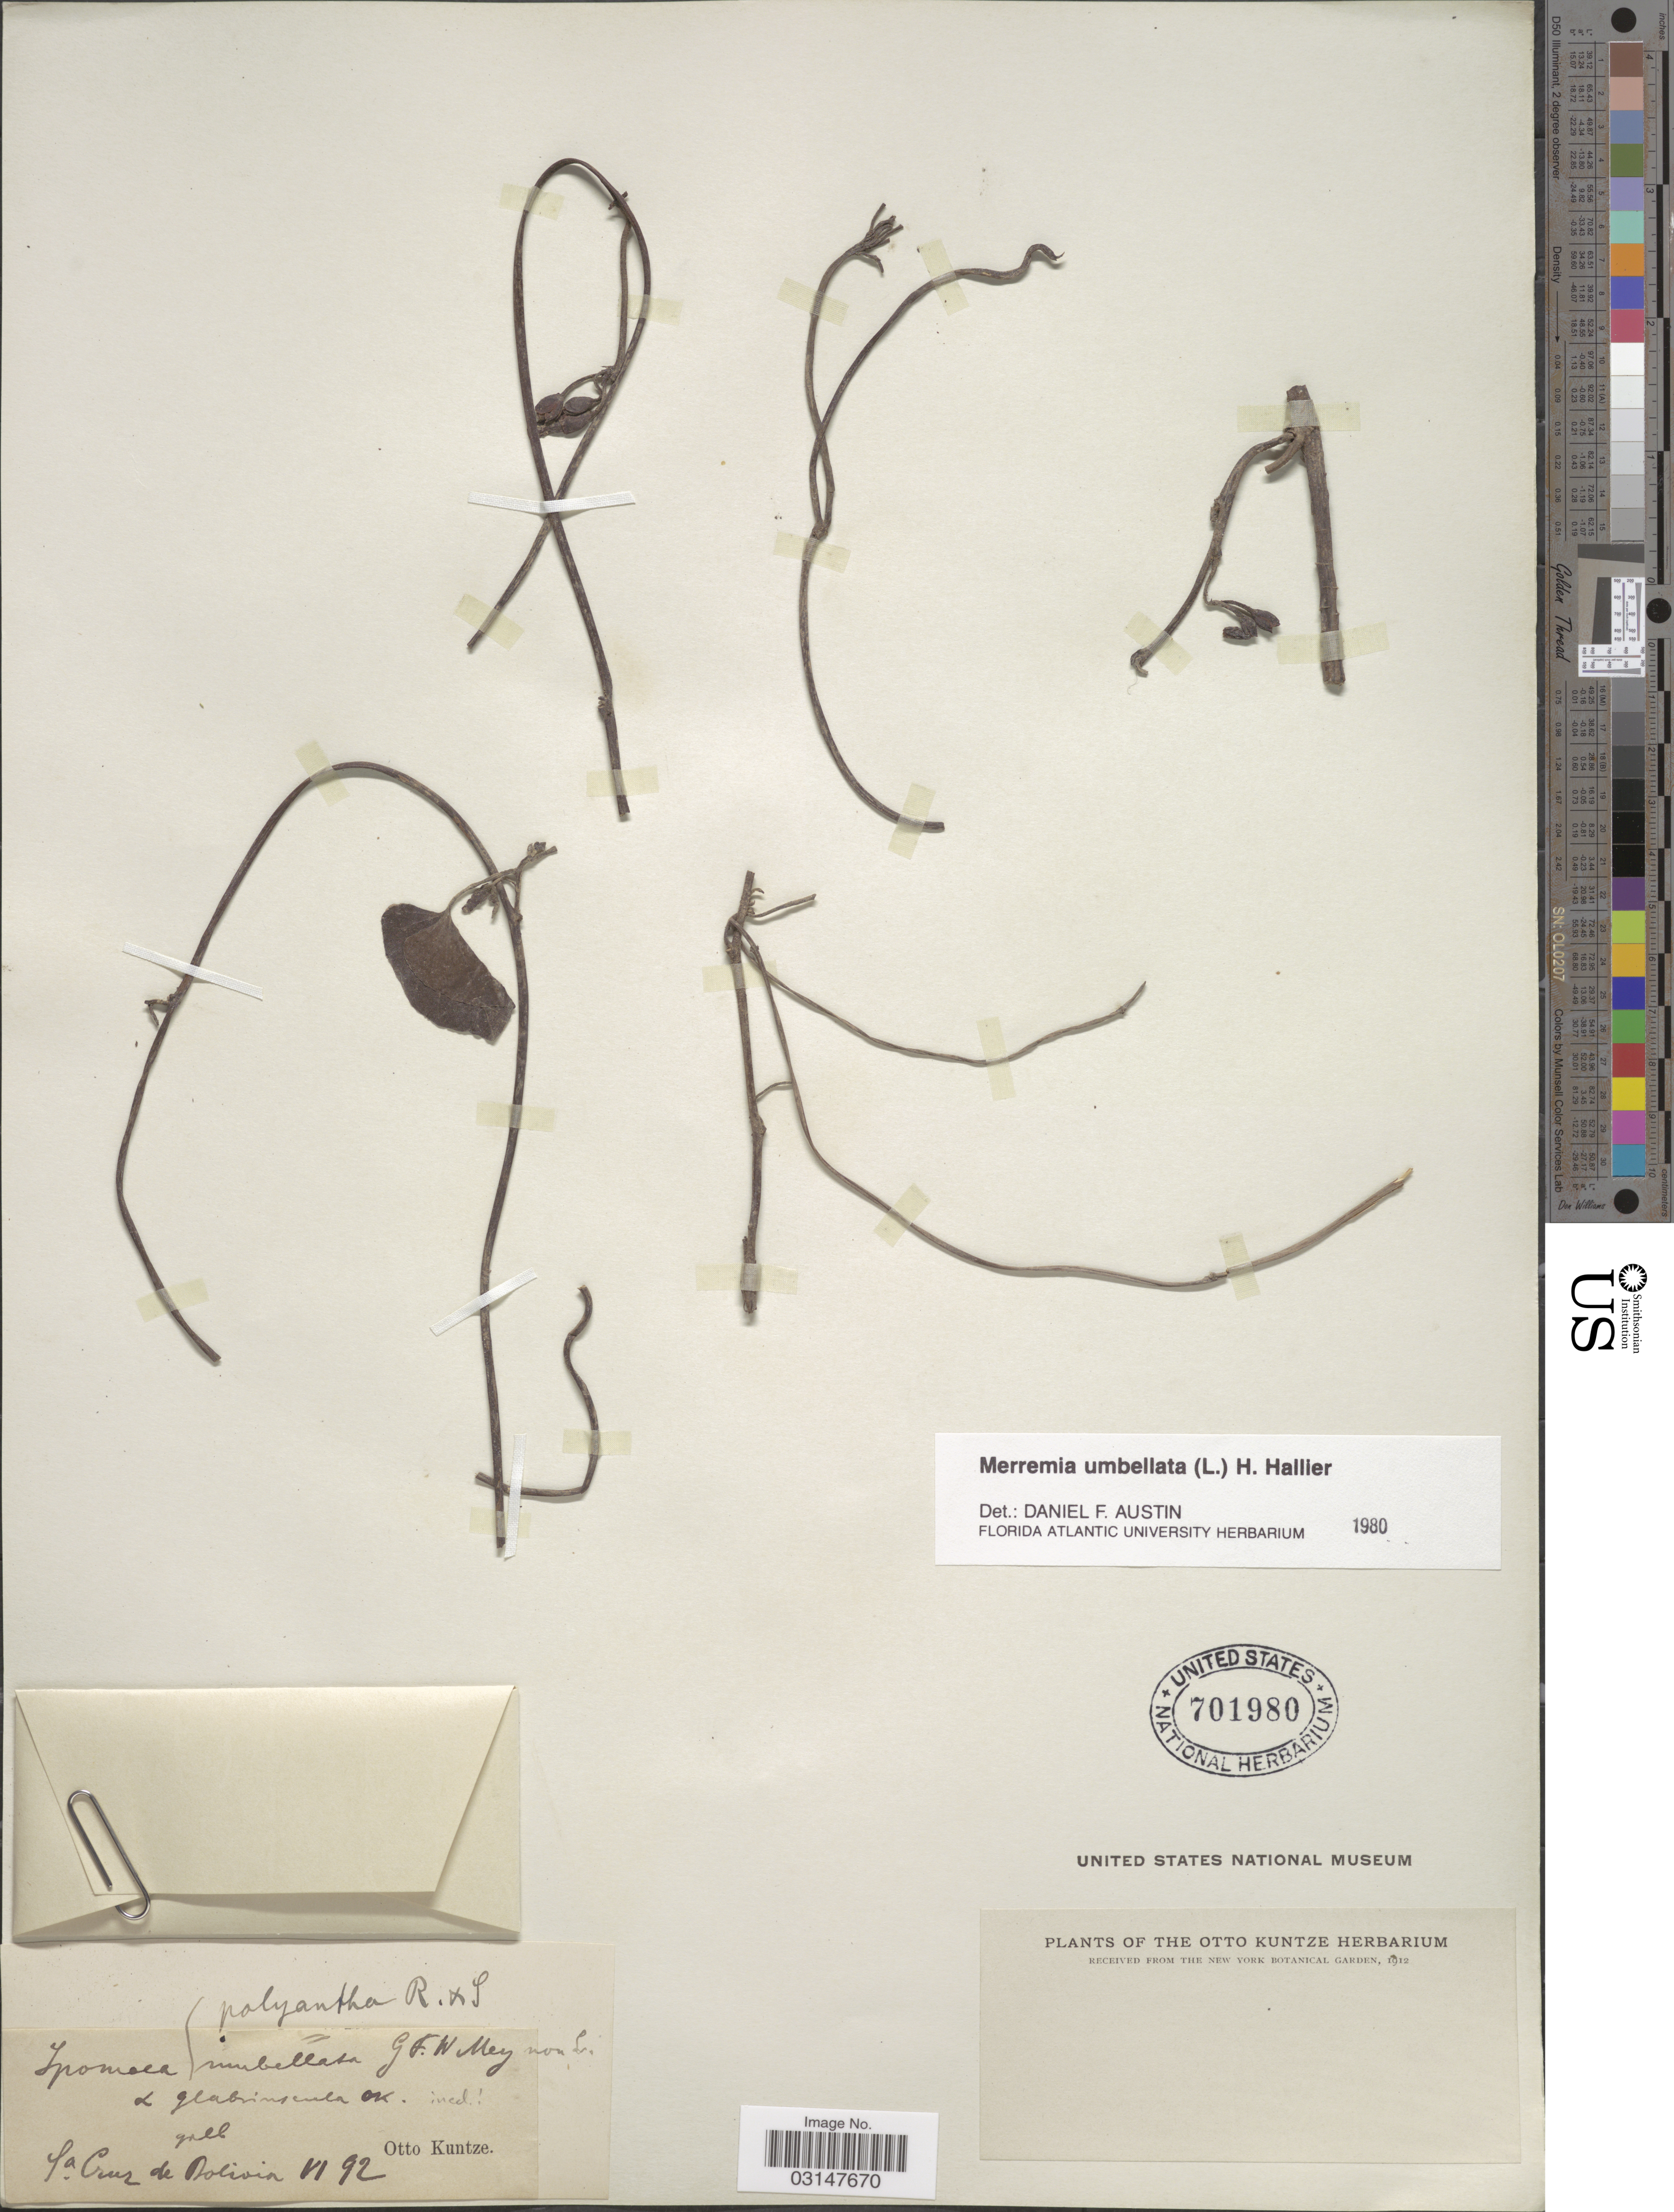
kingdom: Plantae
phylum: Tracheophyta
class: Magnoliopsida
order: Solanales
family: Convolvulaceae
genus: Camonea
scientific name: Camonea umbellata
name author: (L.) A. R. Simões & Staples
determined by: Strong, Mark T., (BOT), Smithsonian Institution - National Museum of Natural History (UNITED STATES)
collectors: C.E.O. Kuntze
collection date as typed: Transcribed d/m/y: /4/92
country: Bolivia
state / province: Santa Cruz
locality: Sa. Cruz de Bolivia.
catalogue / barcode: US 701980